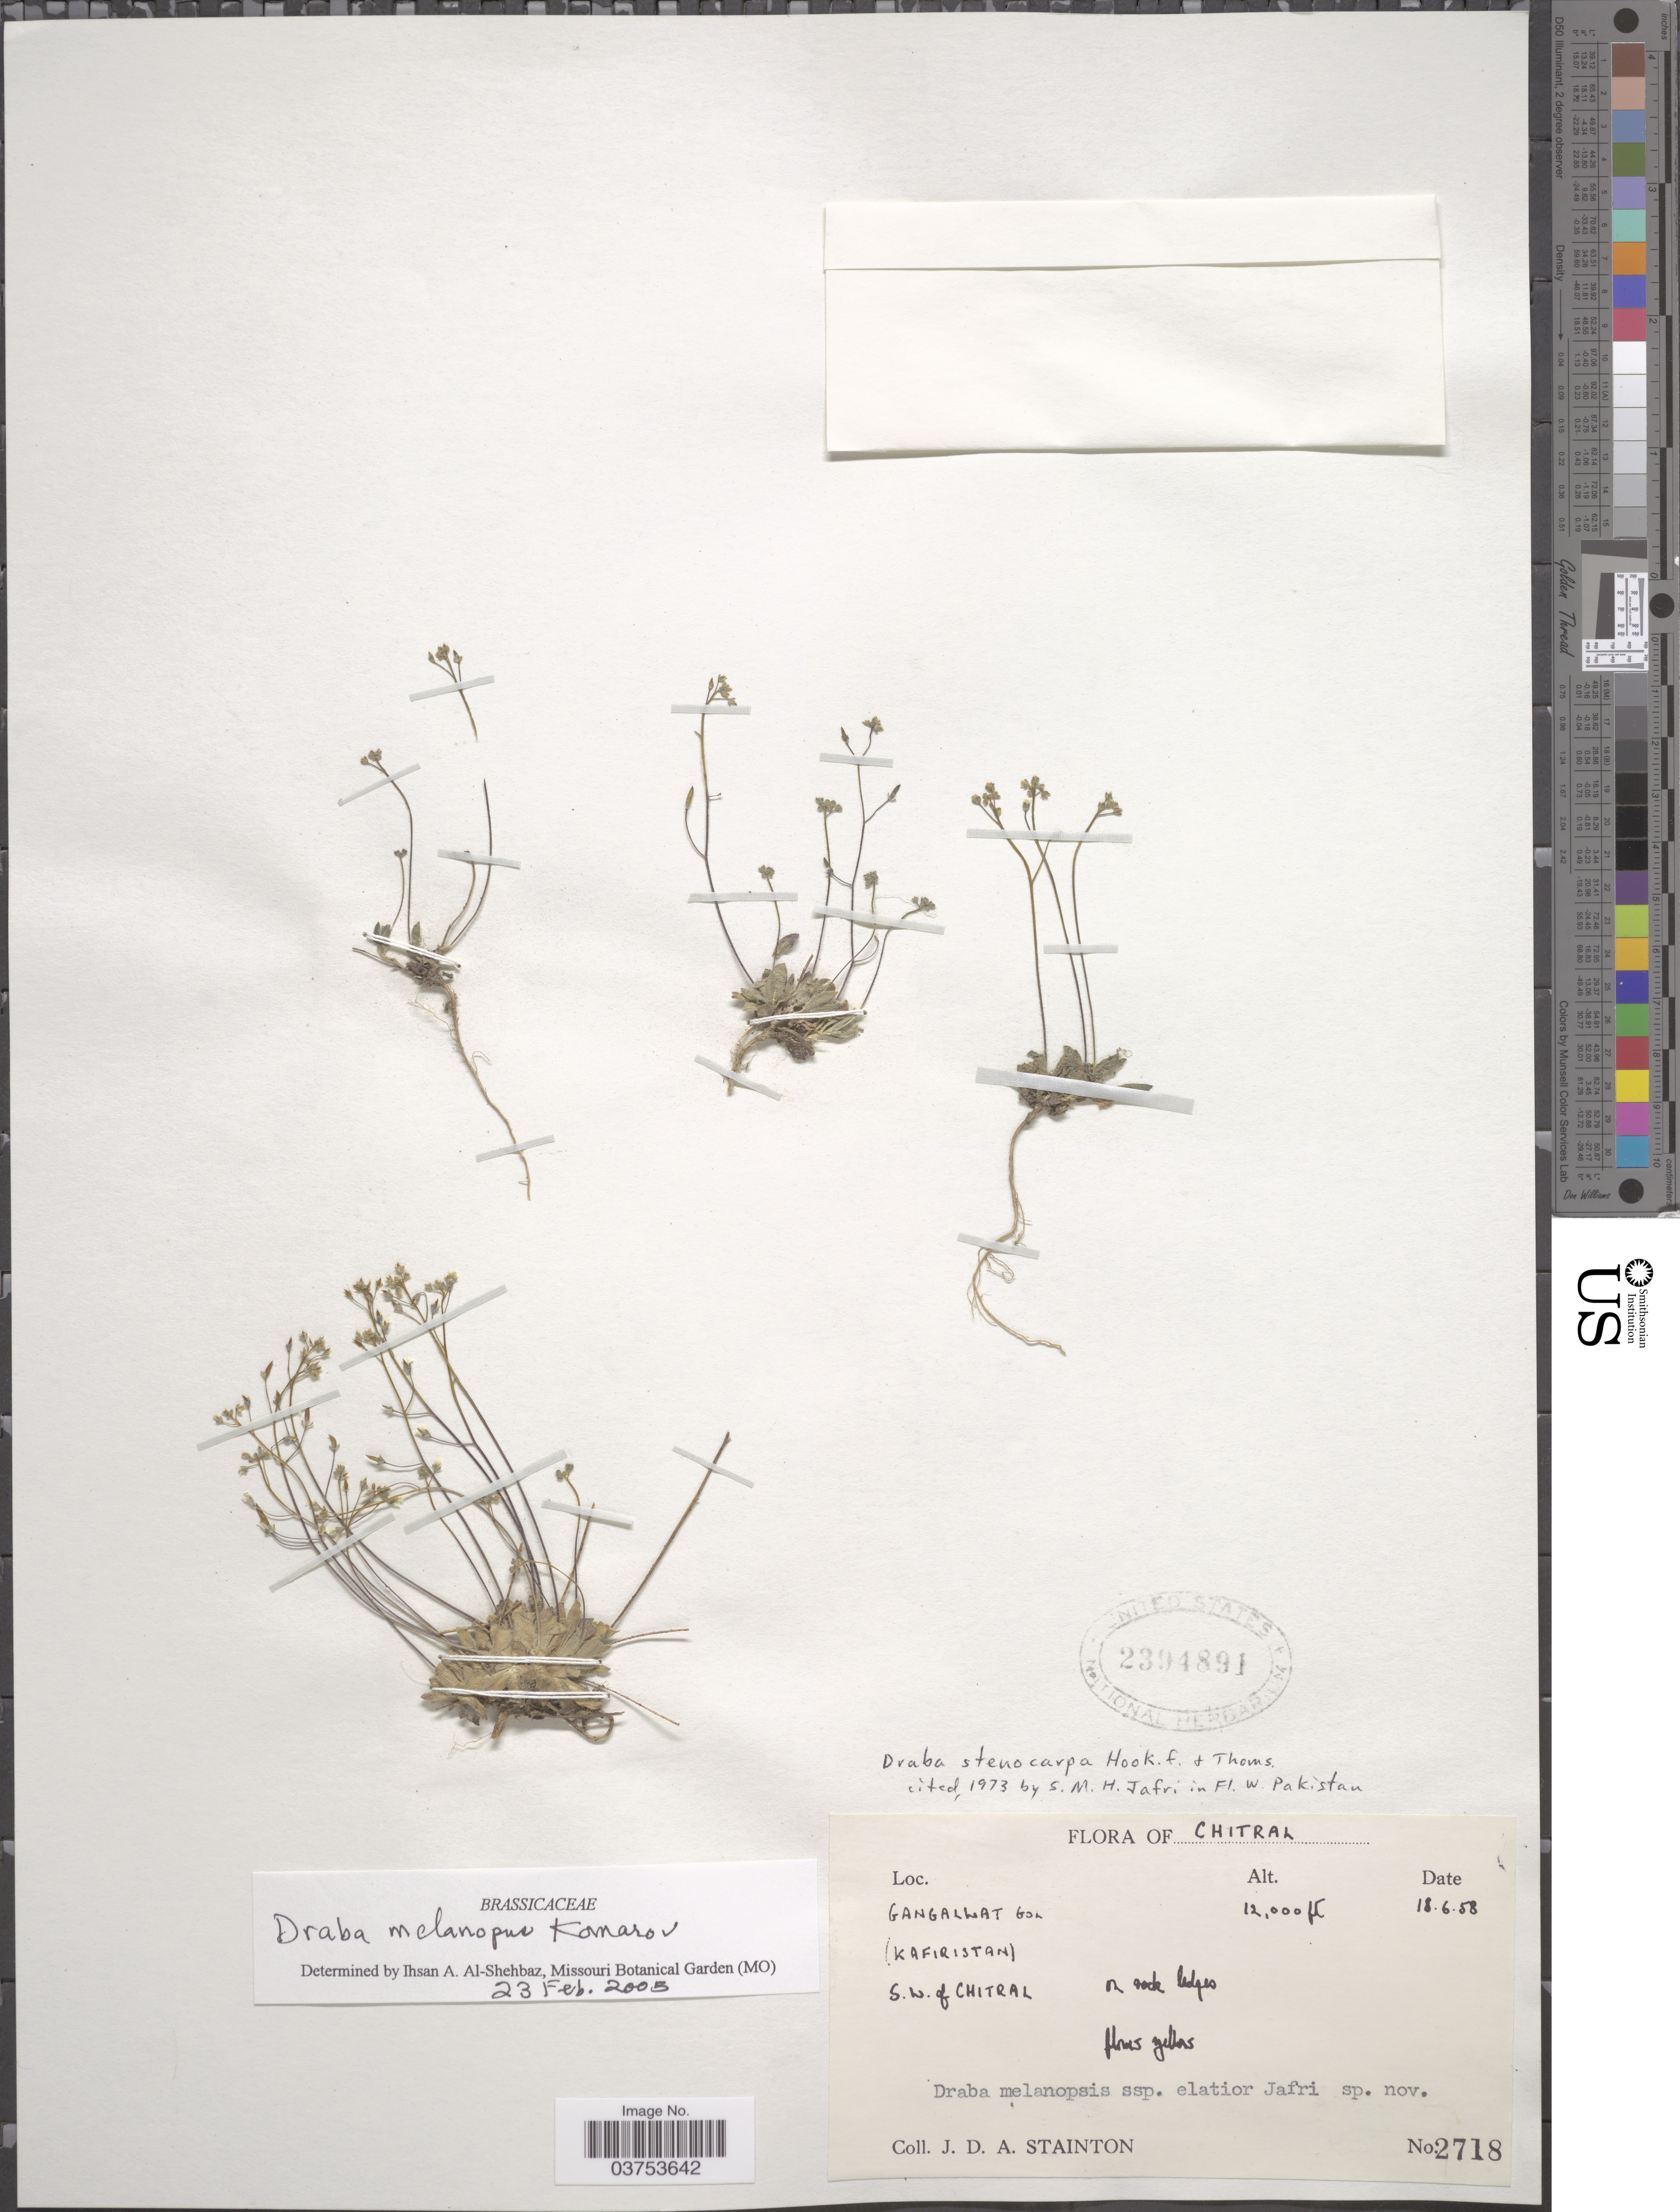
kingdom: Plantae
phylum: Tracheophyta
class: Magnoliopsida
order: Brassicales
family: Brassicaceae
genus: Draba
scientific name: Draba melanopus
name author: Kom.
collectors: J. Stainton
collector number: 2718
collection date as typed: Transcribed d/m/y: 18/6/58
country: Pakistan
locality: Chitral. Gangalwat Gol (Kafiristan) S.W. of Chitral.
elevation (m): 3658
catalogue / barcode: US 2394891